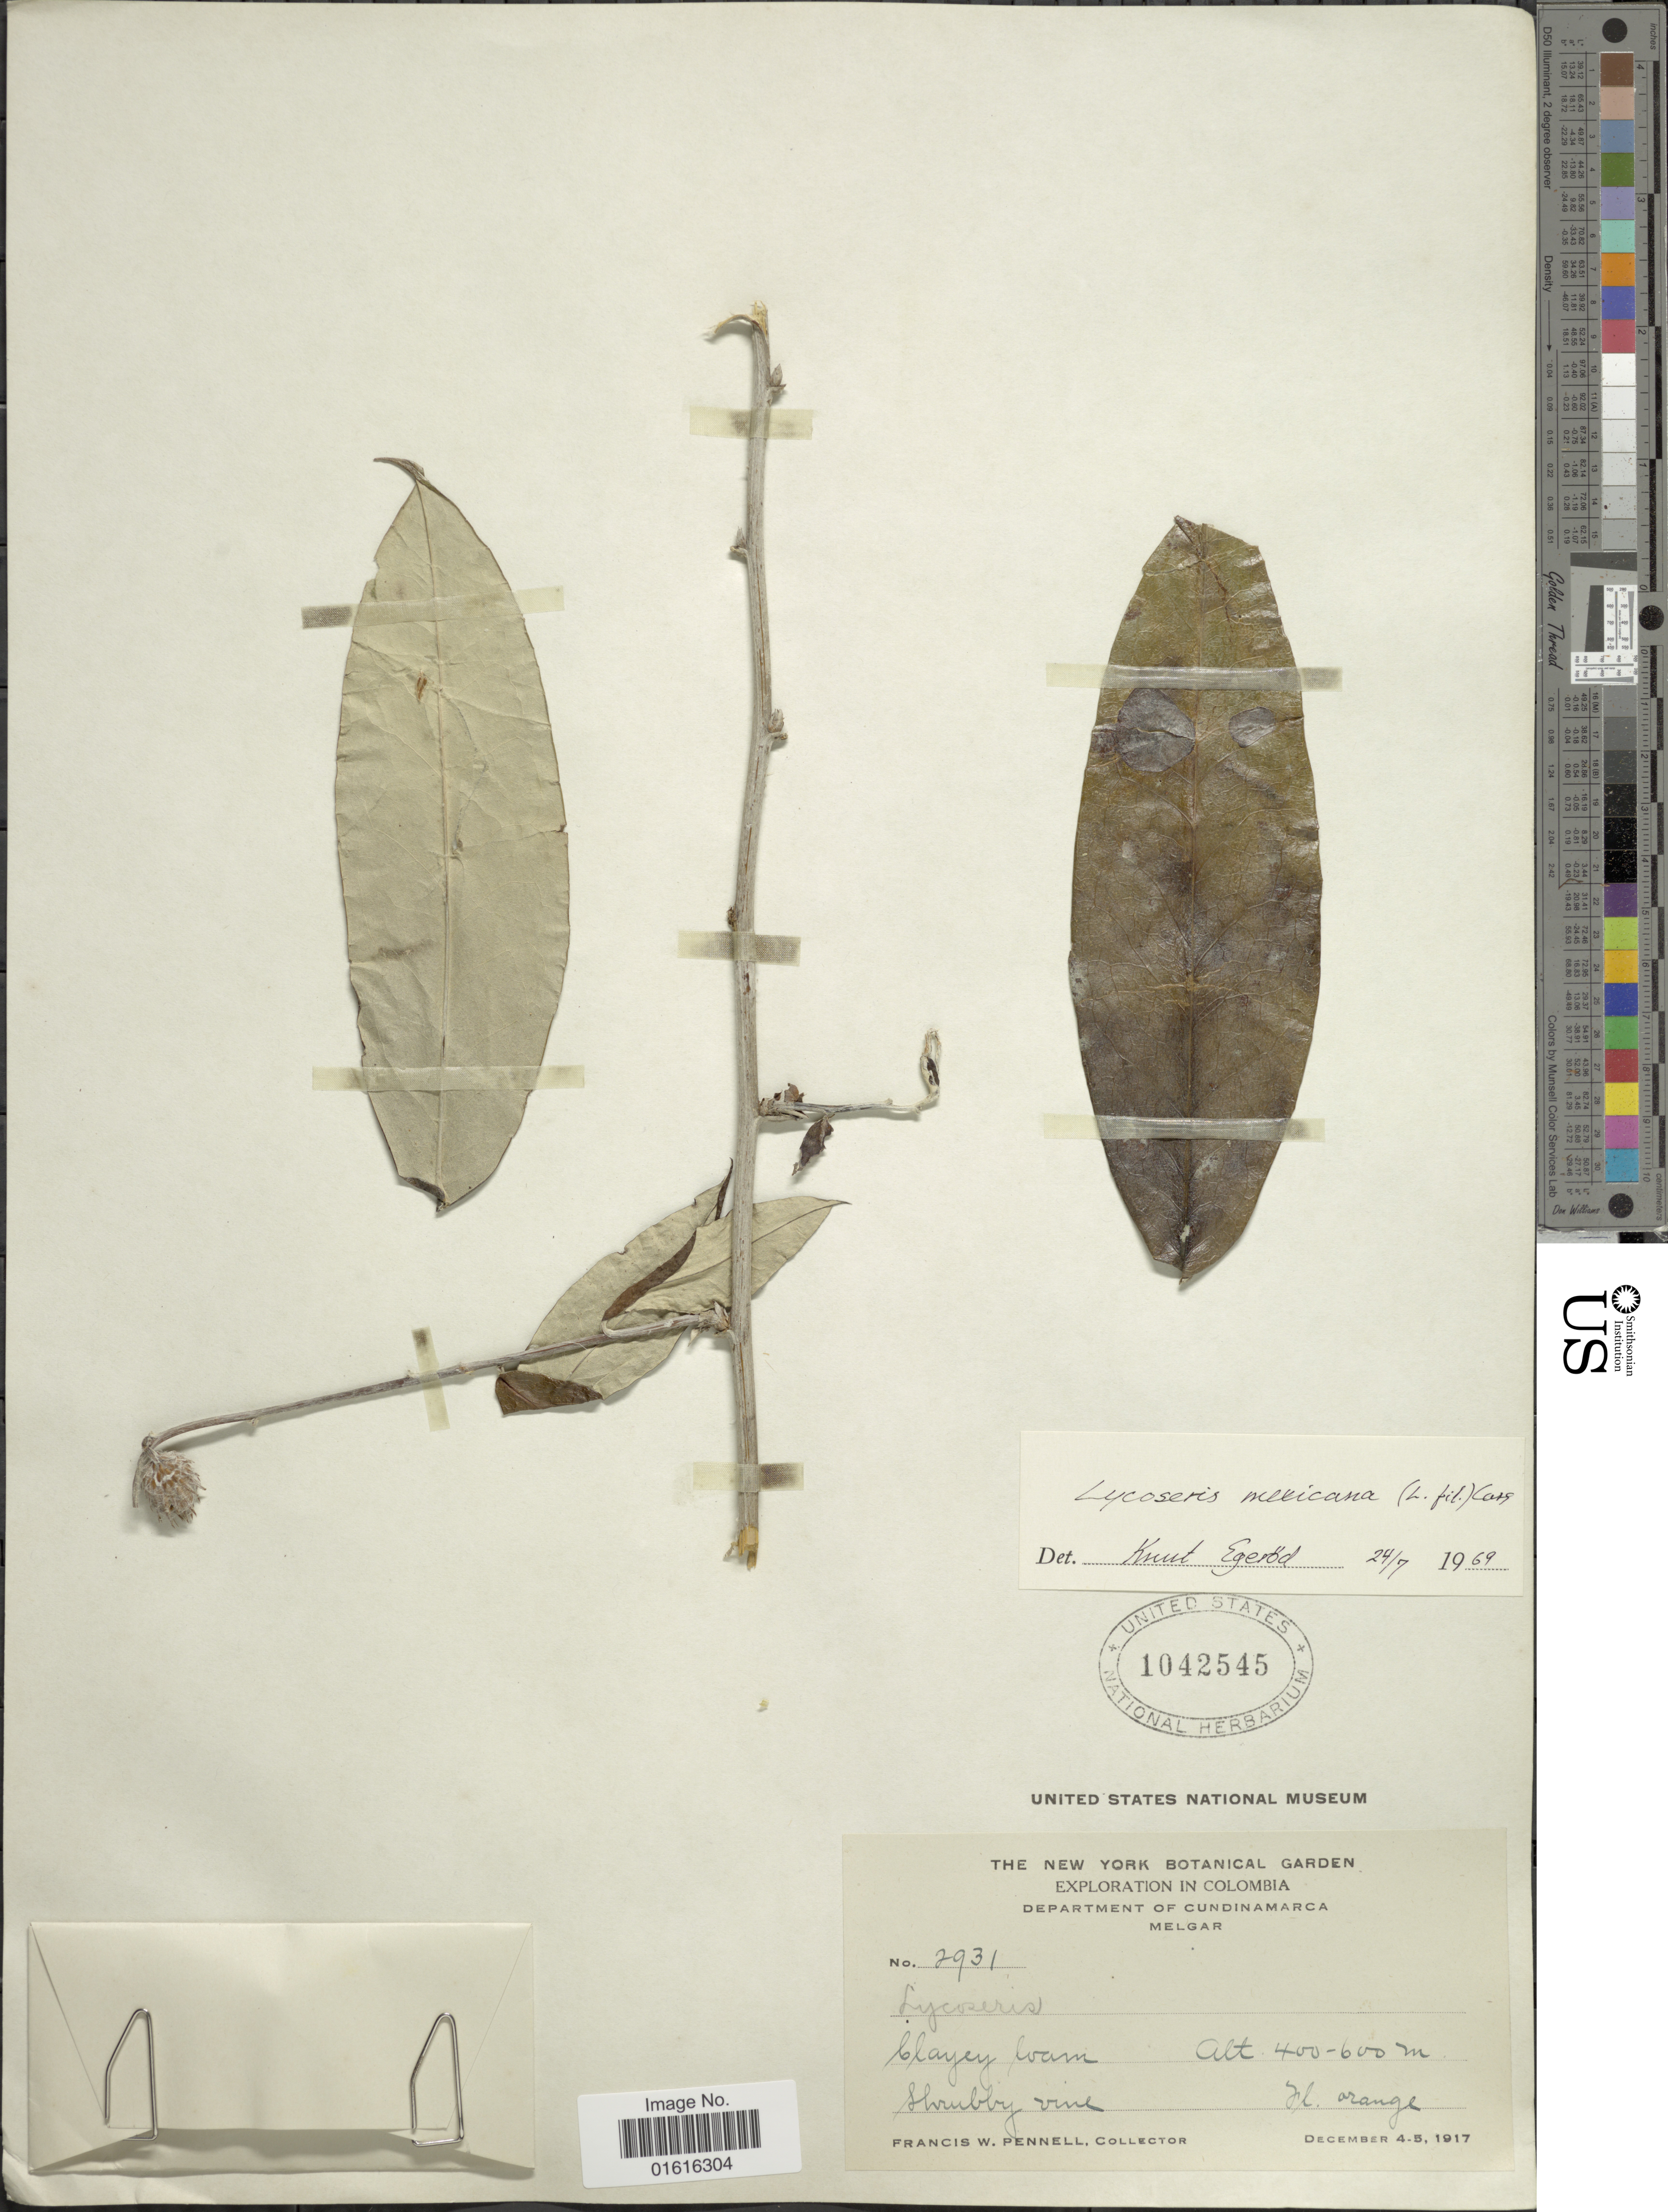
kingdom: Plantae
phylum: Tracheophyta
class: Magnoliopsida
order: Asterales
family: Asteraceae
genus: Lycoseris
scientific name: Lycoseris mexicana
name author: (L. f.) Cass.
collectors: F. W. Pennell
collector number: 2931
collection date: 1917-12-04/1917-12-05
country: Colombia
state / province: Cundinamarca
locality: Department of Cundinamarca. Melgar.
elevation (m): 400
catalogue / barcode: US 1042545